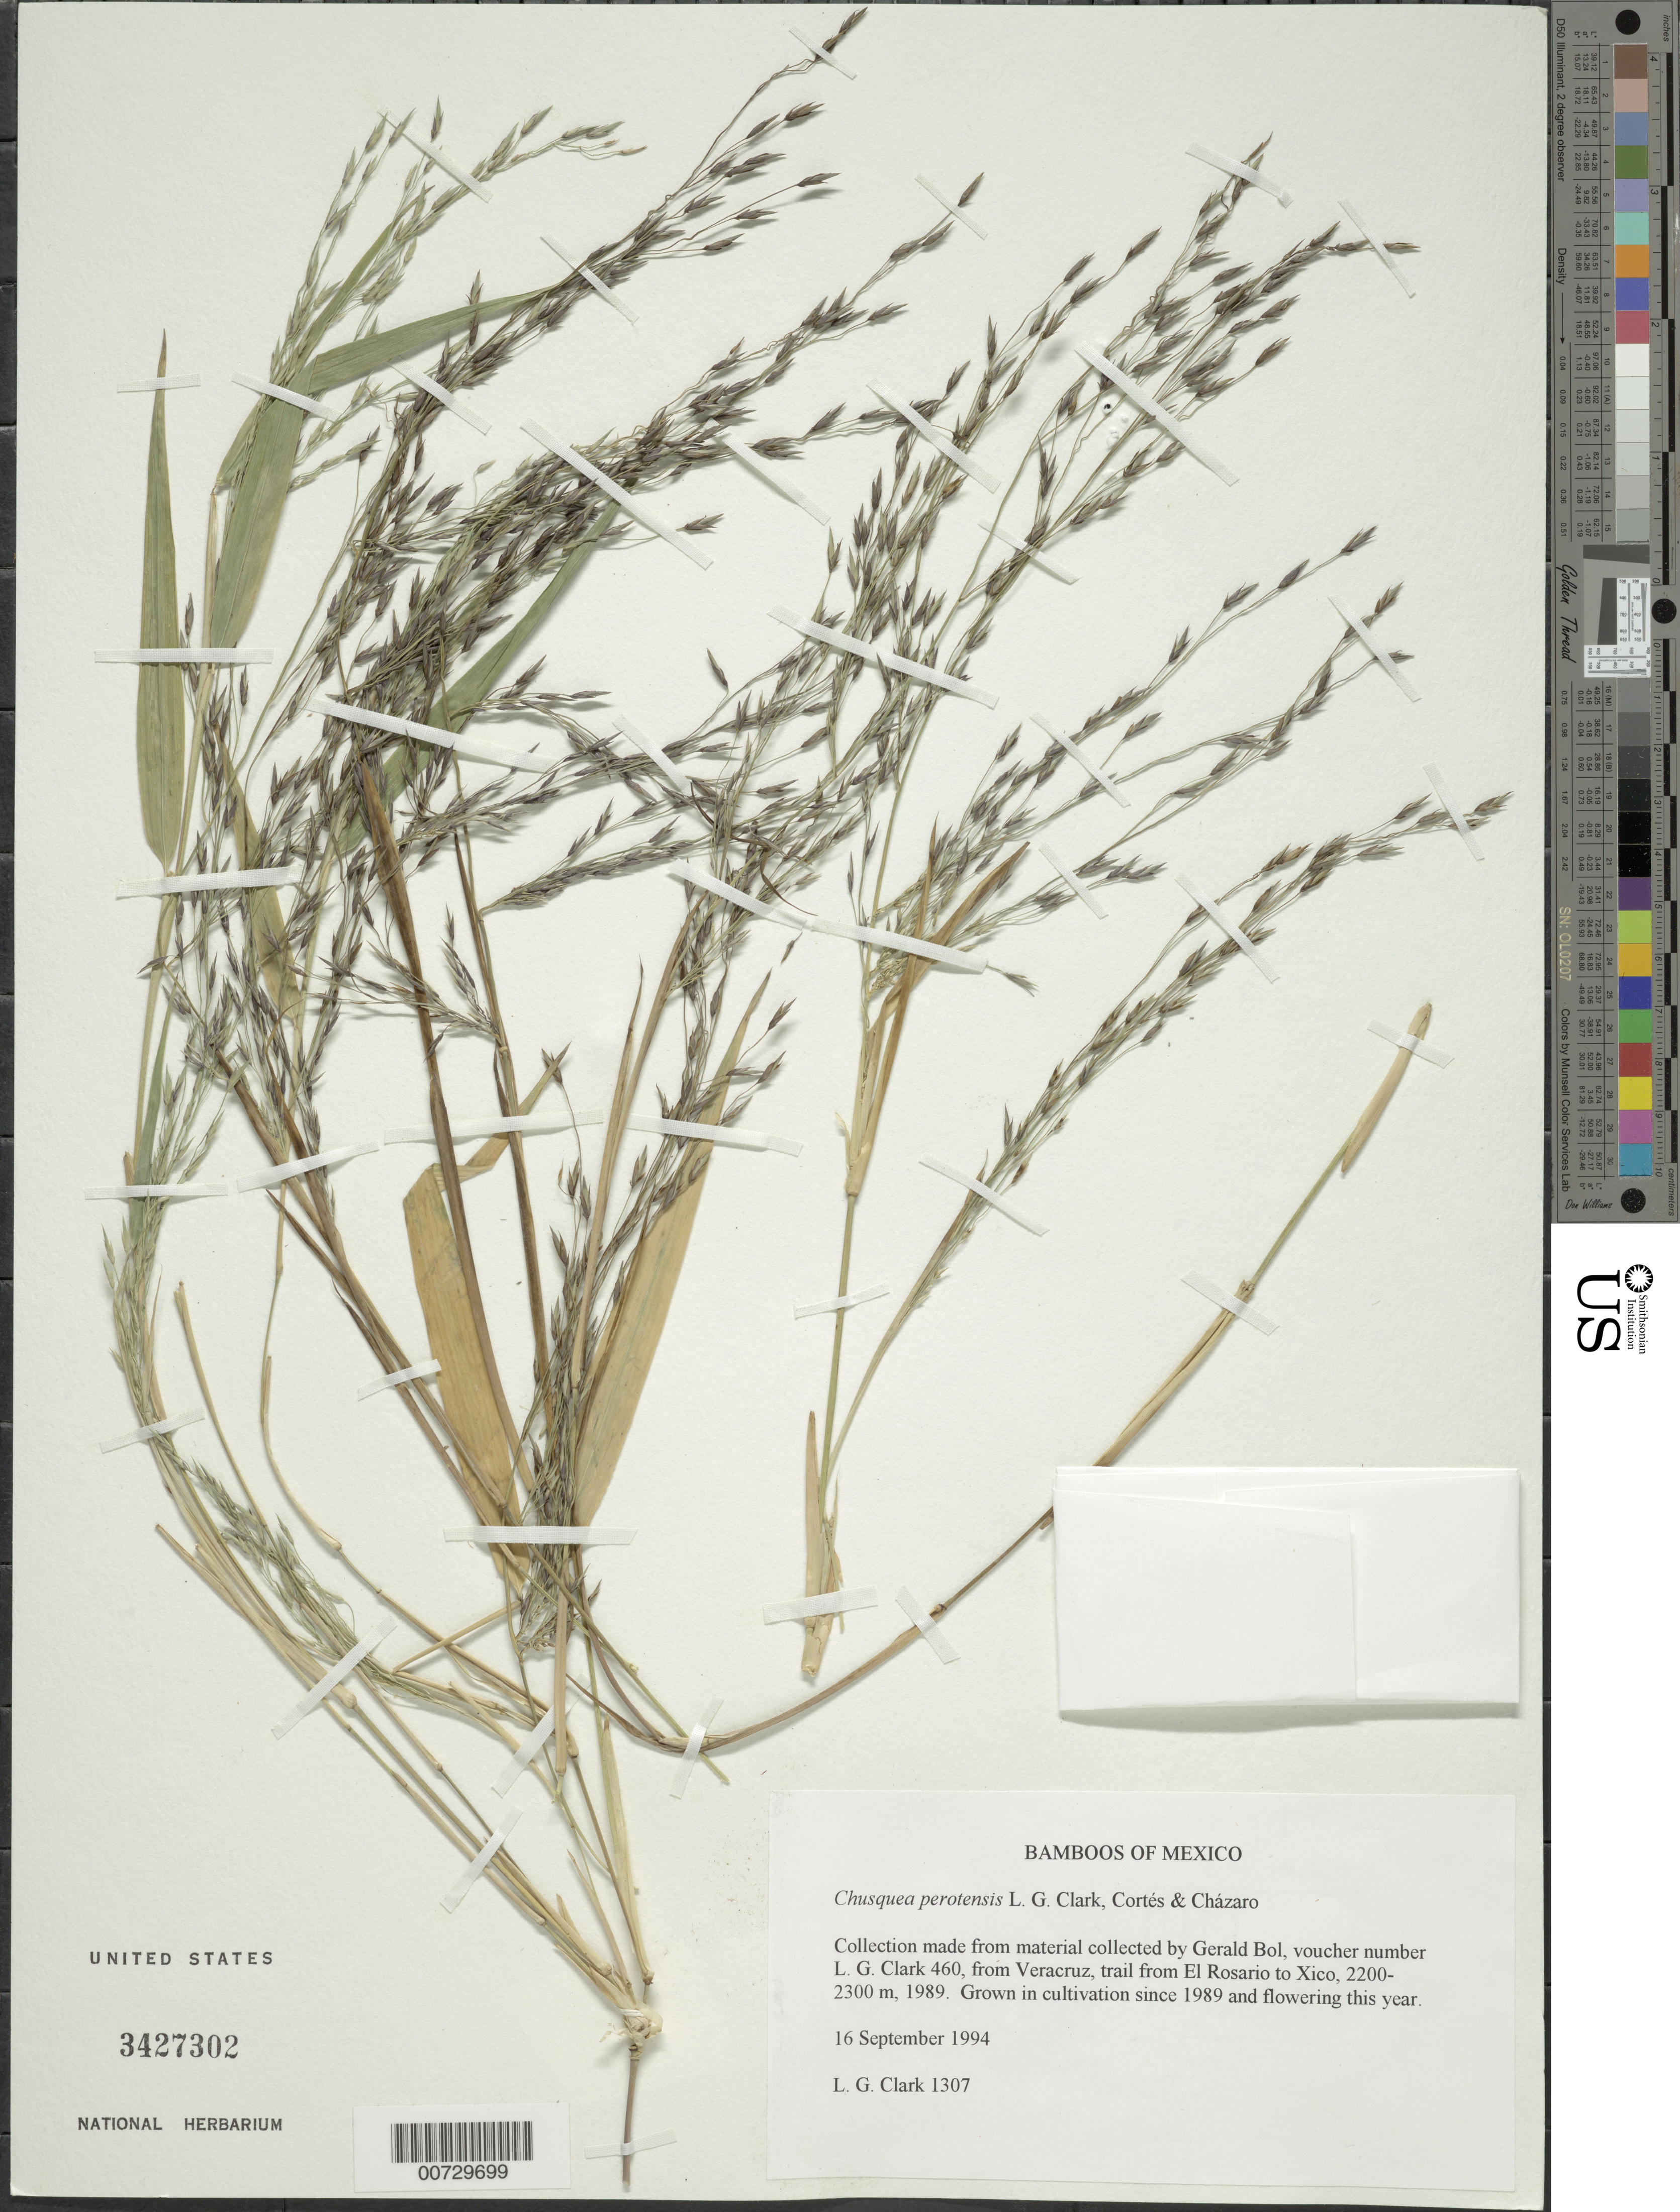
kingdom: Plantae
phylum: Tracheophyta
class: Liliopsida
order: Poales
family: Poaceae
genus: Chusquea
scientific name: Chusquea perotensis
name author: L.G. Clark et al.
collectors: L. G. Clark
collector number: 1307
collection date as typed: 16 Sep 1994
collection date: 1994-09-16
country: Mexico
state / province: Veracruz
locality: Trail from El Rosario to Xico.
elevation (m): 2200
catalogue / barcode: US 3427302